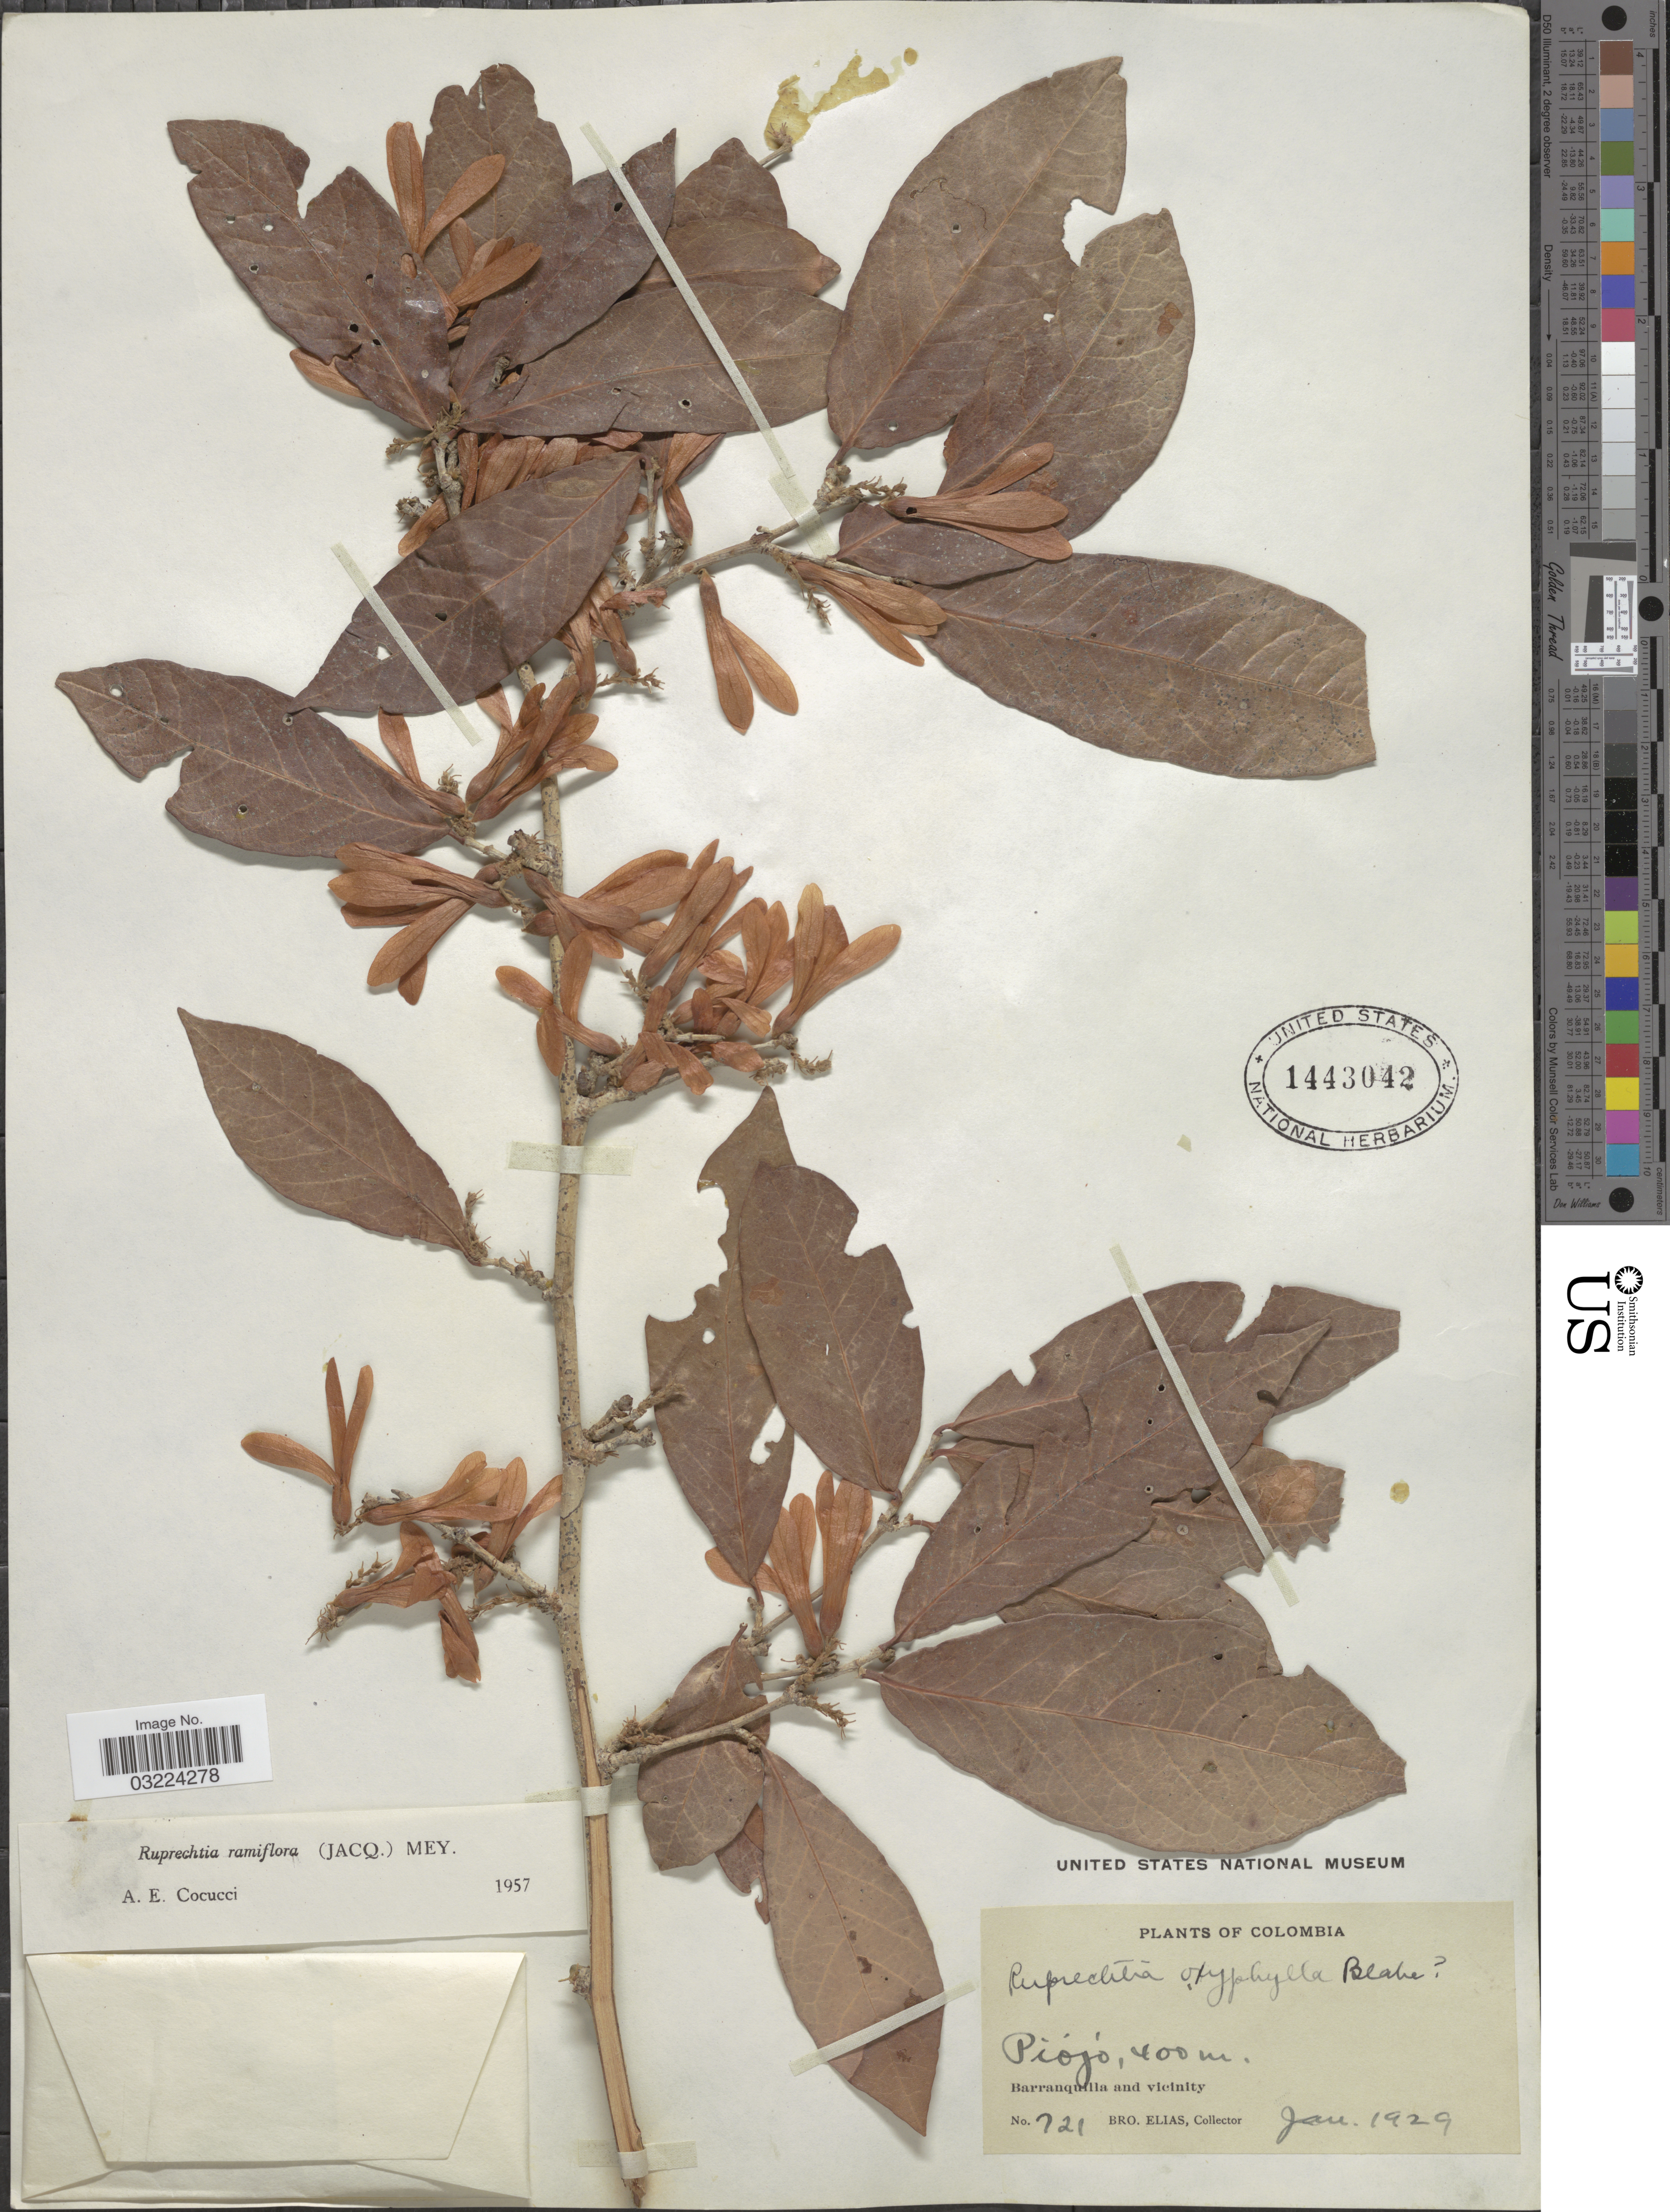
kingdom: Plantae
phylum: Tracheophyta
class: Magnoliopsida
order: Caryophyllales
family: Polygonaceae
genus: Ruprechtia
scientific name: Ruprechtia ramiflora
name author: (Jacq.) C.A. Mey.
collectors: Bro. Elias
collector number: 721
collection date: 1929-01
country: Colombia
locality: Piojó. Barranquilla and vicinity.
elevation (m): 400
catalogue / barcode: US 1443042